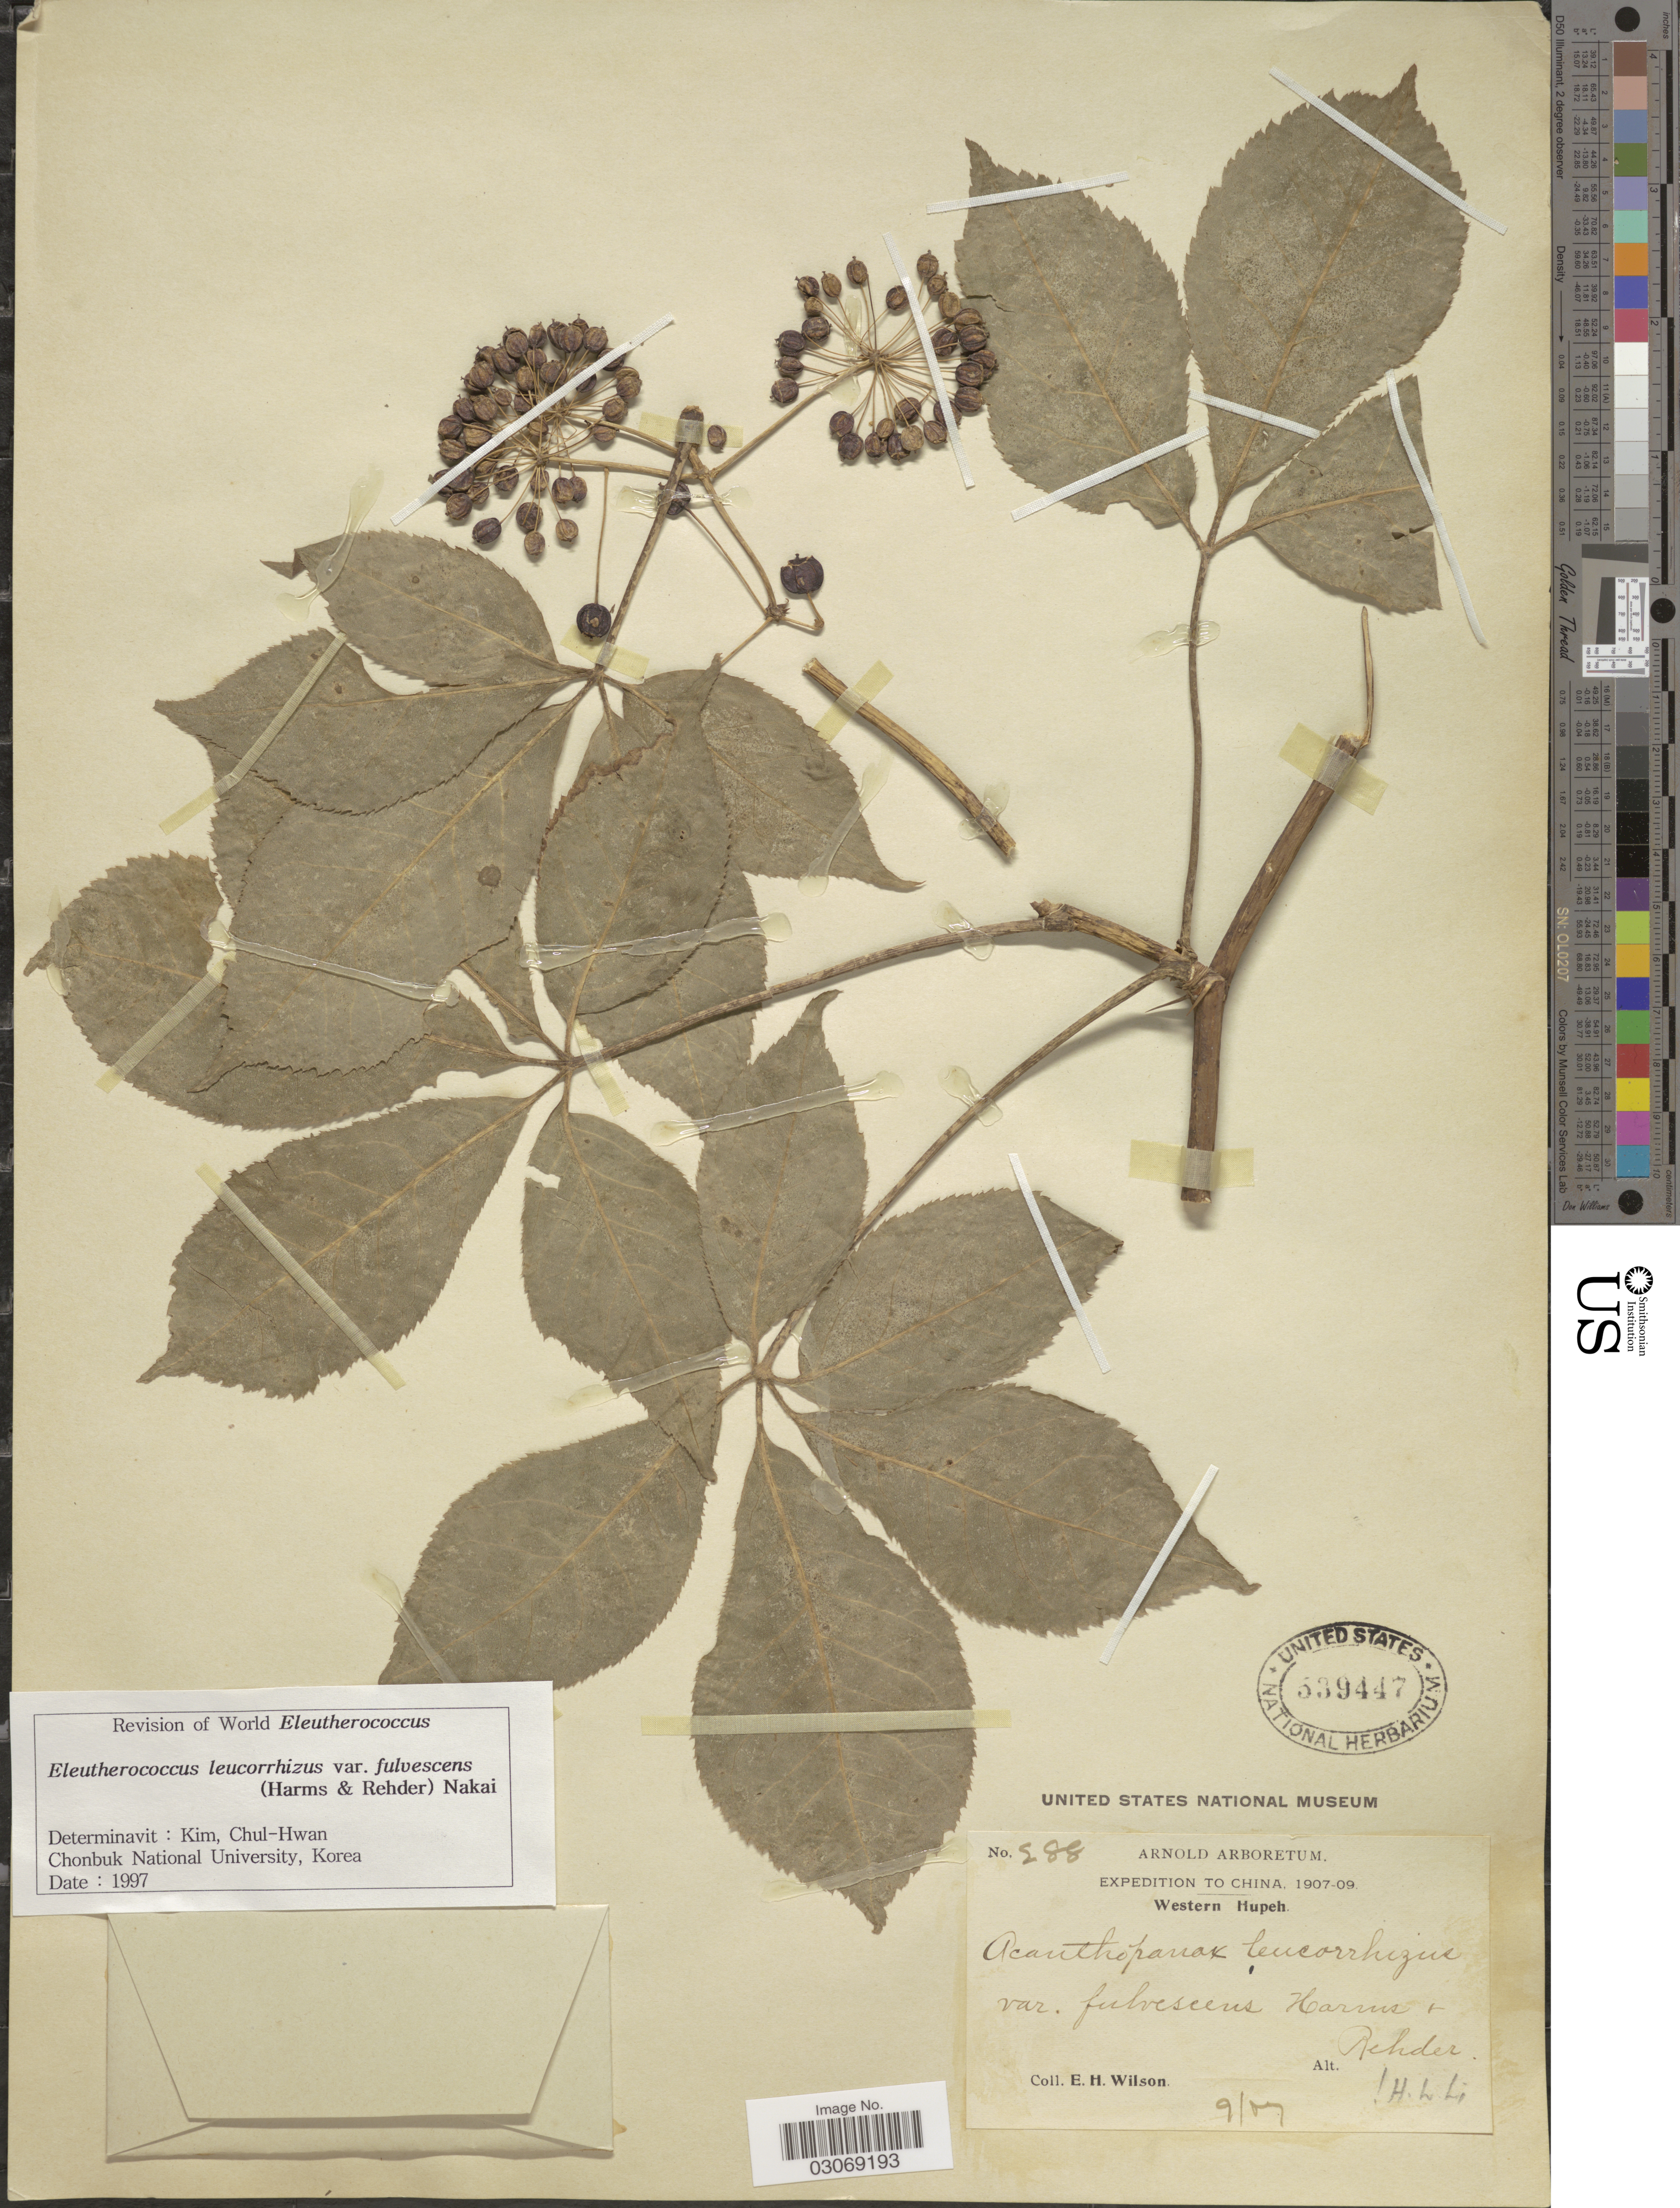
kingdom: Plantae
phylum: Tracheophyta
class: Magnoliopsida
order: Apiales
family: Araliaceae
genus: Eleutherococcus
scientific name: Eleutherococcus leucorrhizus var. fulvescens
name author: (Harms & Rehder) Nakai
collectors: E. Wilson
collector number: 288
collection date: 1907-09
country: China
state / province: Hubei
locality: Western Hupeh.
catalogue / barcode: US 539447